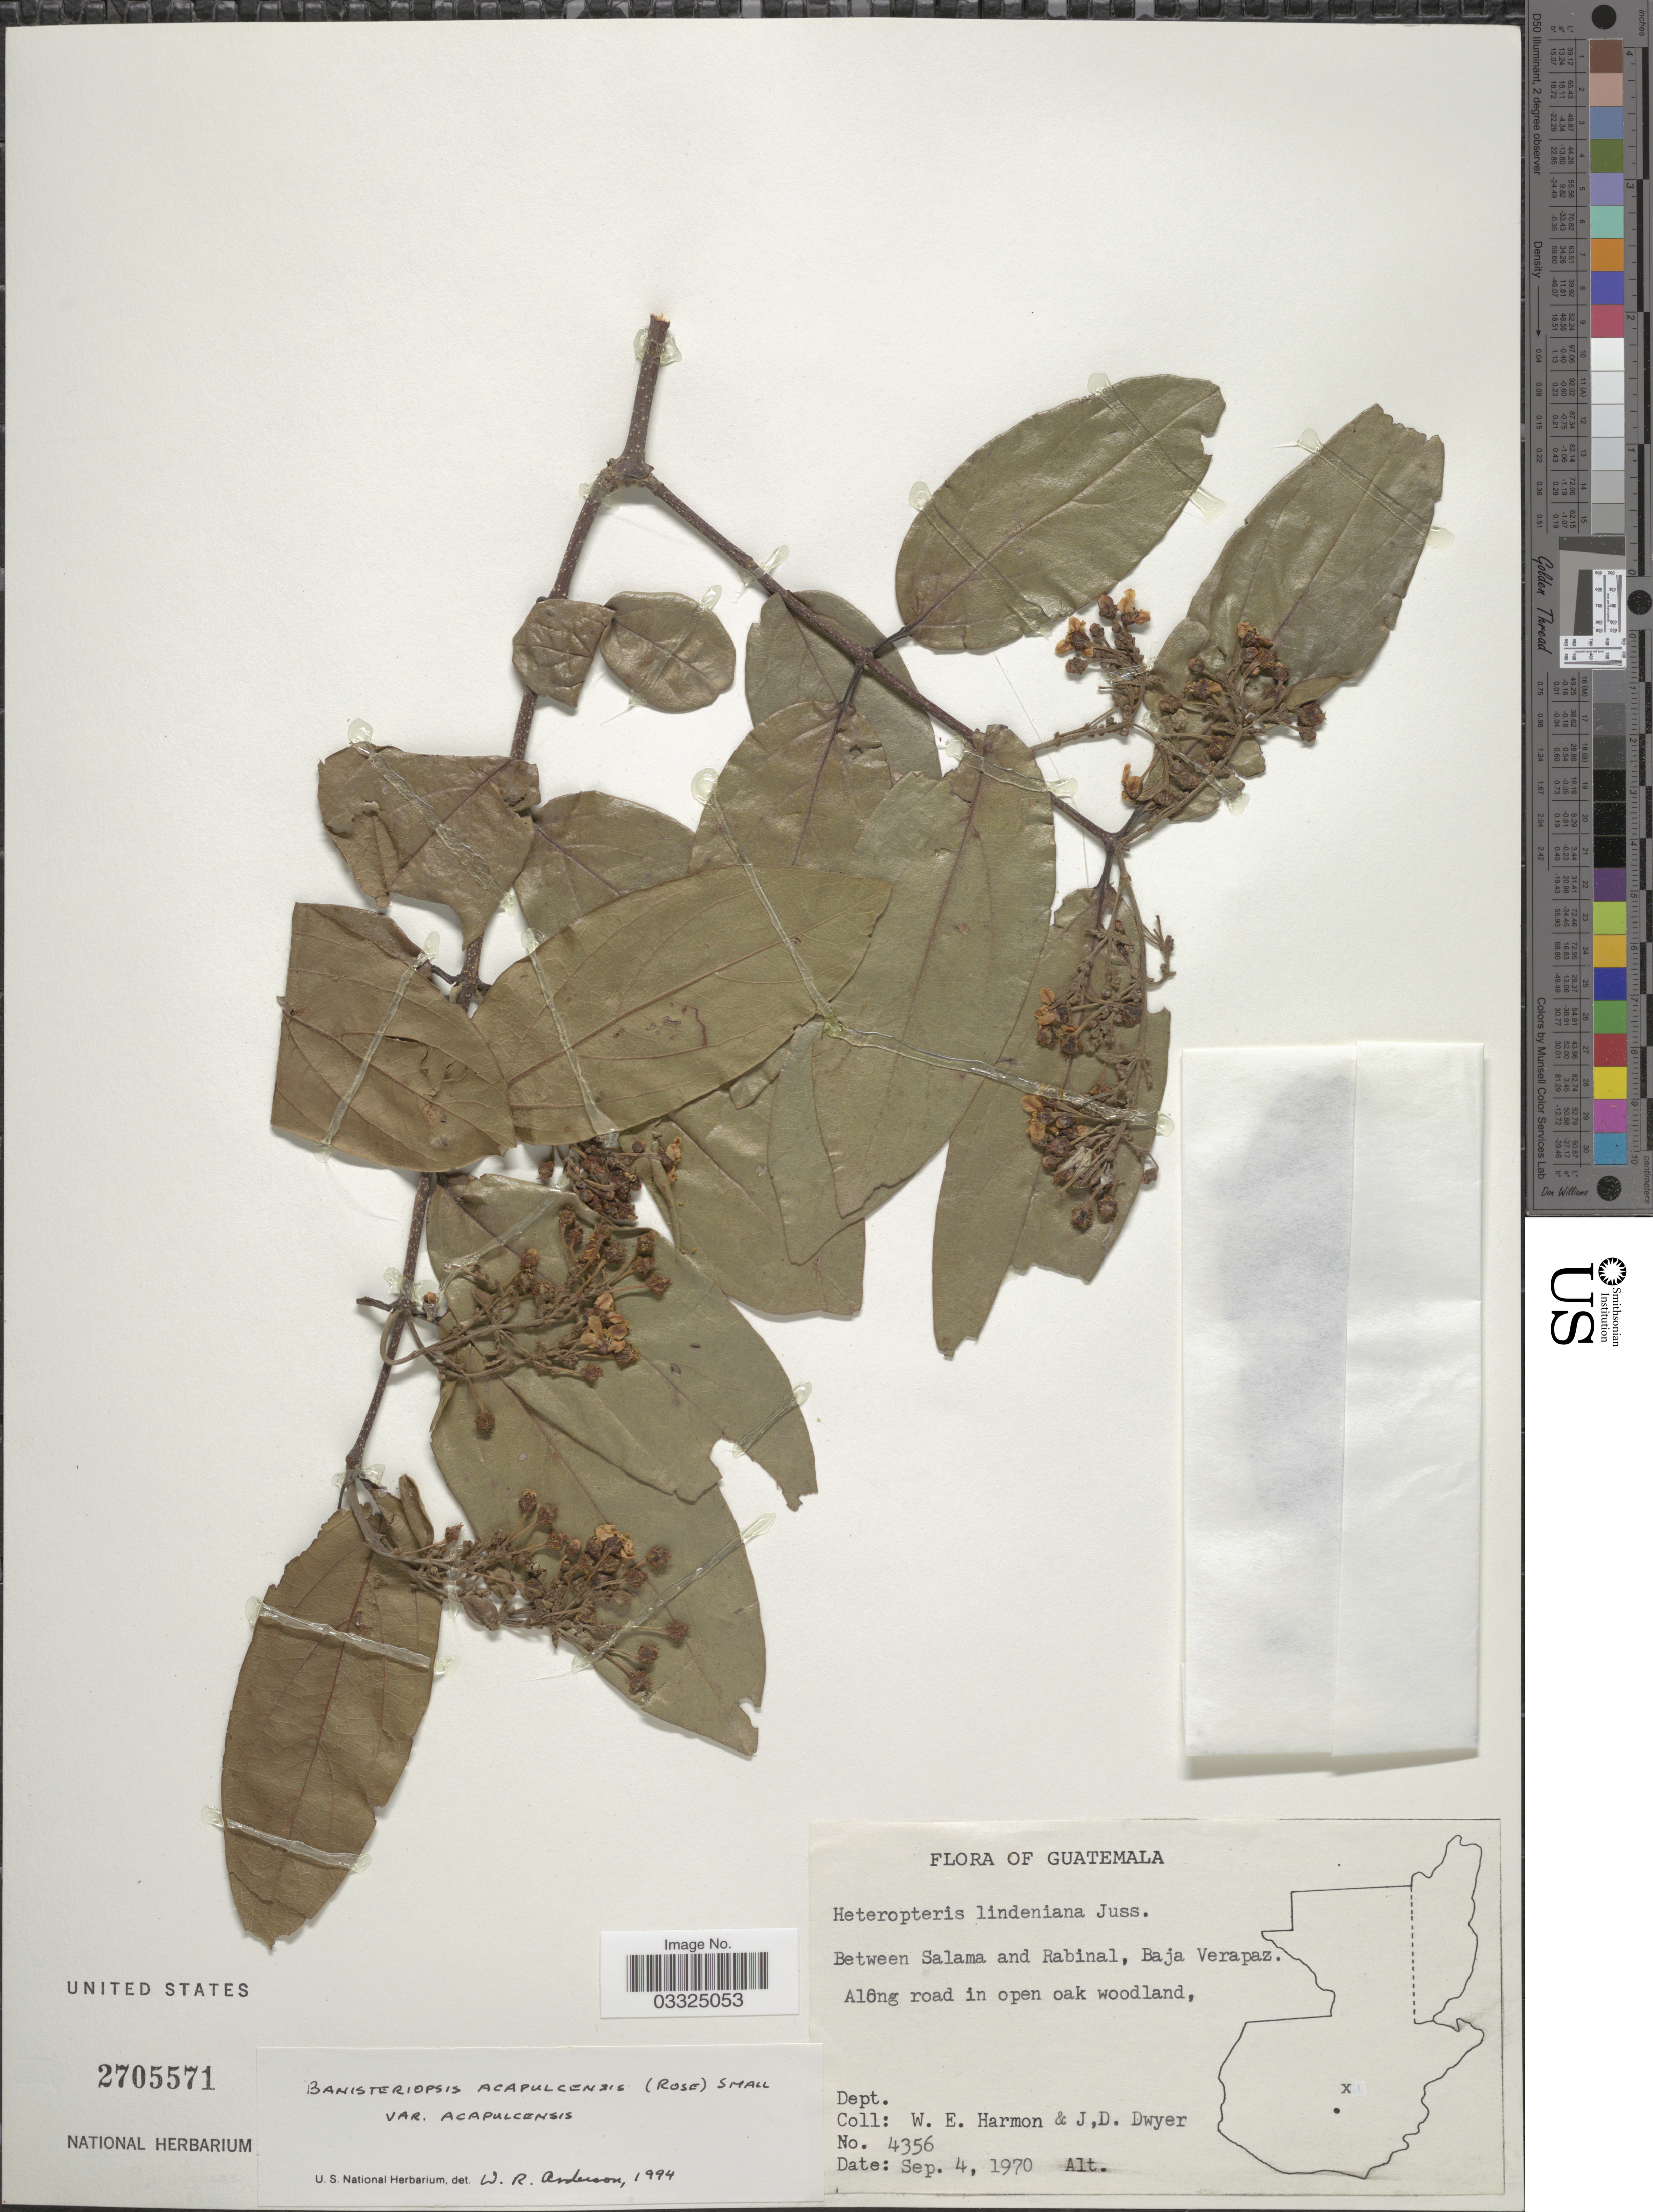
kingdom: Plantae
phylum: Tracheophyta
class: Magnoliopsida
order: Malpighiales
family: Malpighiaceae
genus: Bronwenia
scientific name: Bronwenia acapulcensis var. acapulcensis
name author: (Rose) W.R. Anderson & C. Davis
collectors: W. E. Harmon & J. D. Dwyer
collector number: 4356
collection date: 1970-09-04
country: Guatemala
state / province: Baja Verapaz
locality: Between Salama and Rabinal.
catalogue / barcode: US 2705571